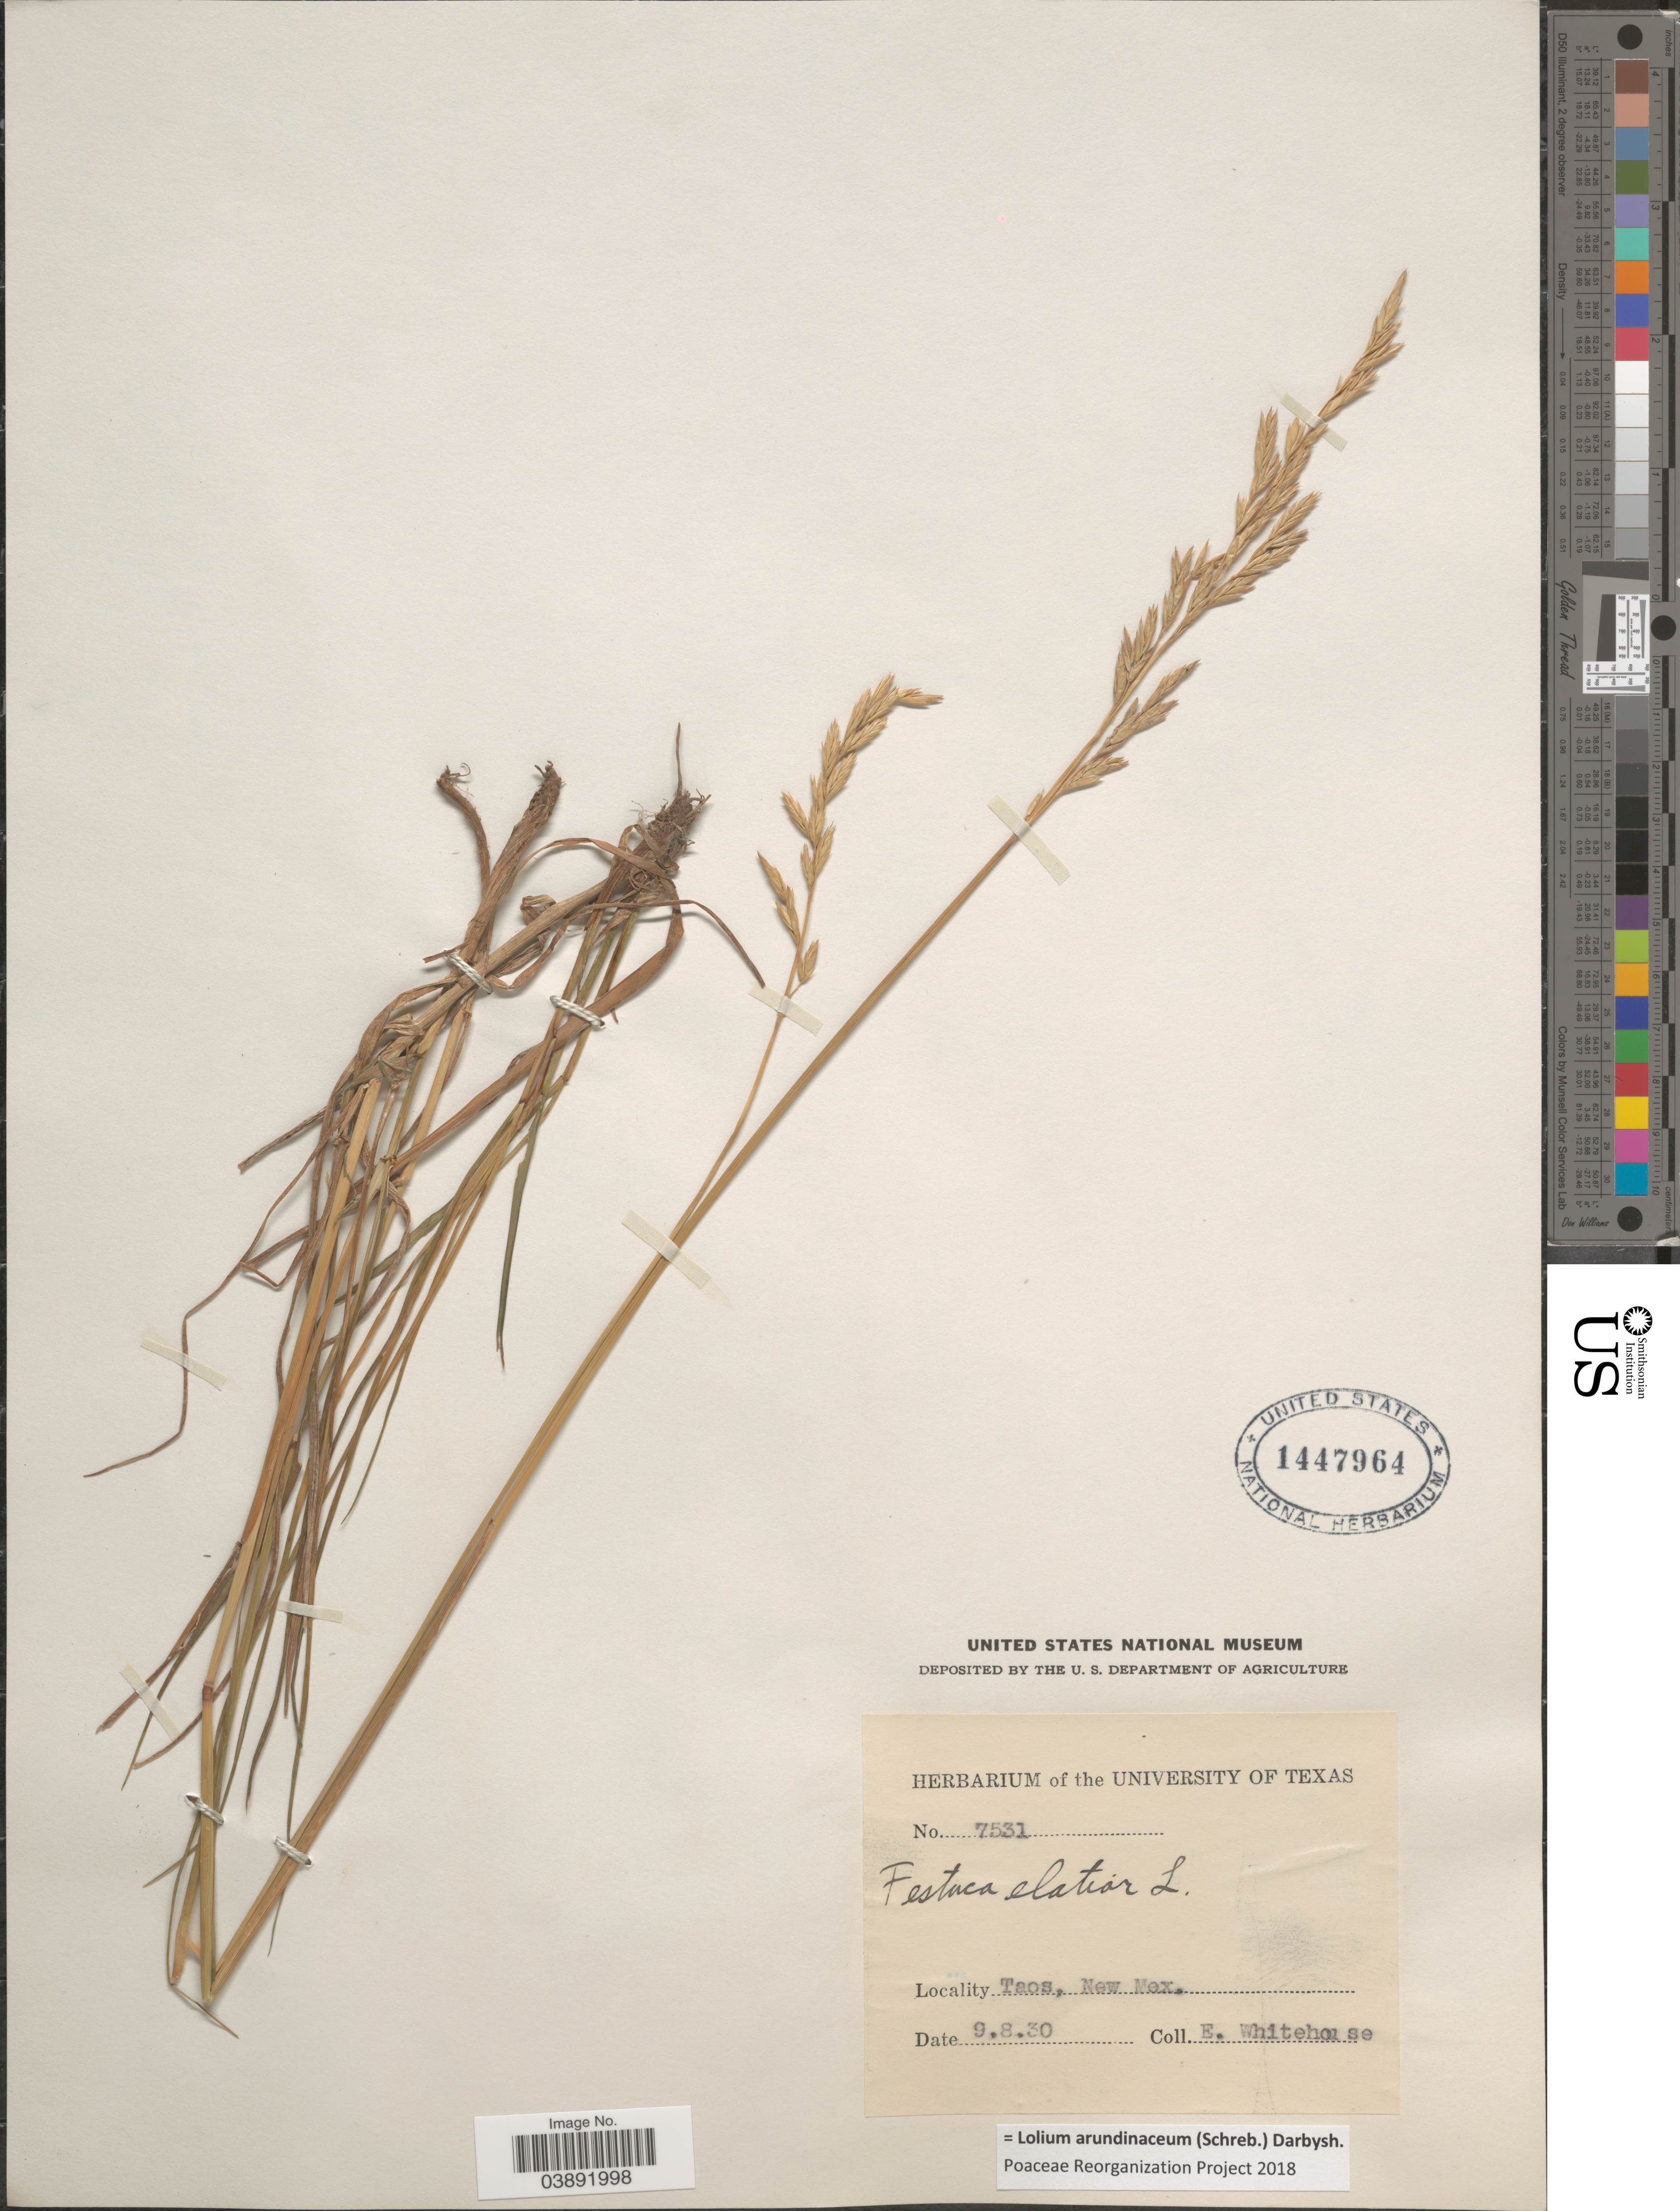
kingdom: Plantae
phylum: Tracheophyta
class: Liliopsida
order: Poales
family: Poaceae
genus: Lolium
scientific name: Lolium arundinaceum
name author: (Schreb.) Darbysh.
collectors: E. Whitehouse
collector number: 7531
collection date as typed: Transcribed d/m/y: 8/9/30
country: United States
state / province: New Mexico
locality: Taos.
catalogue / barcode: US 1447964